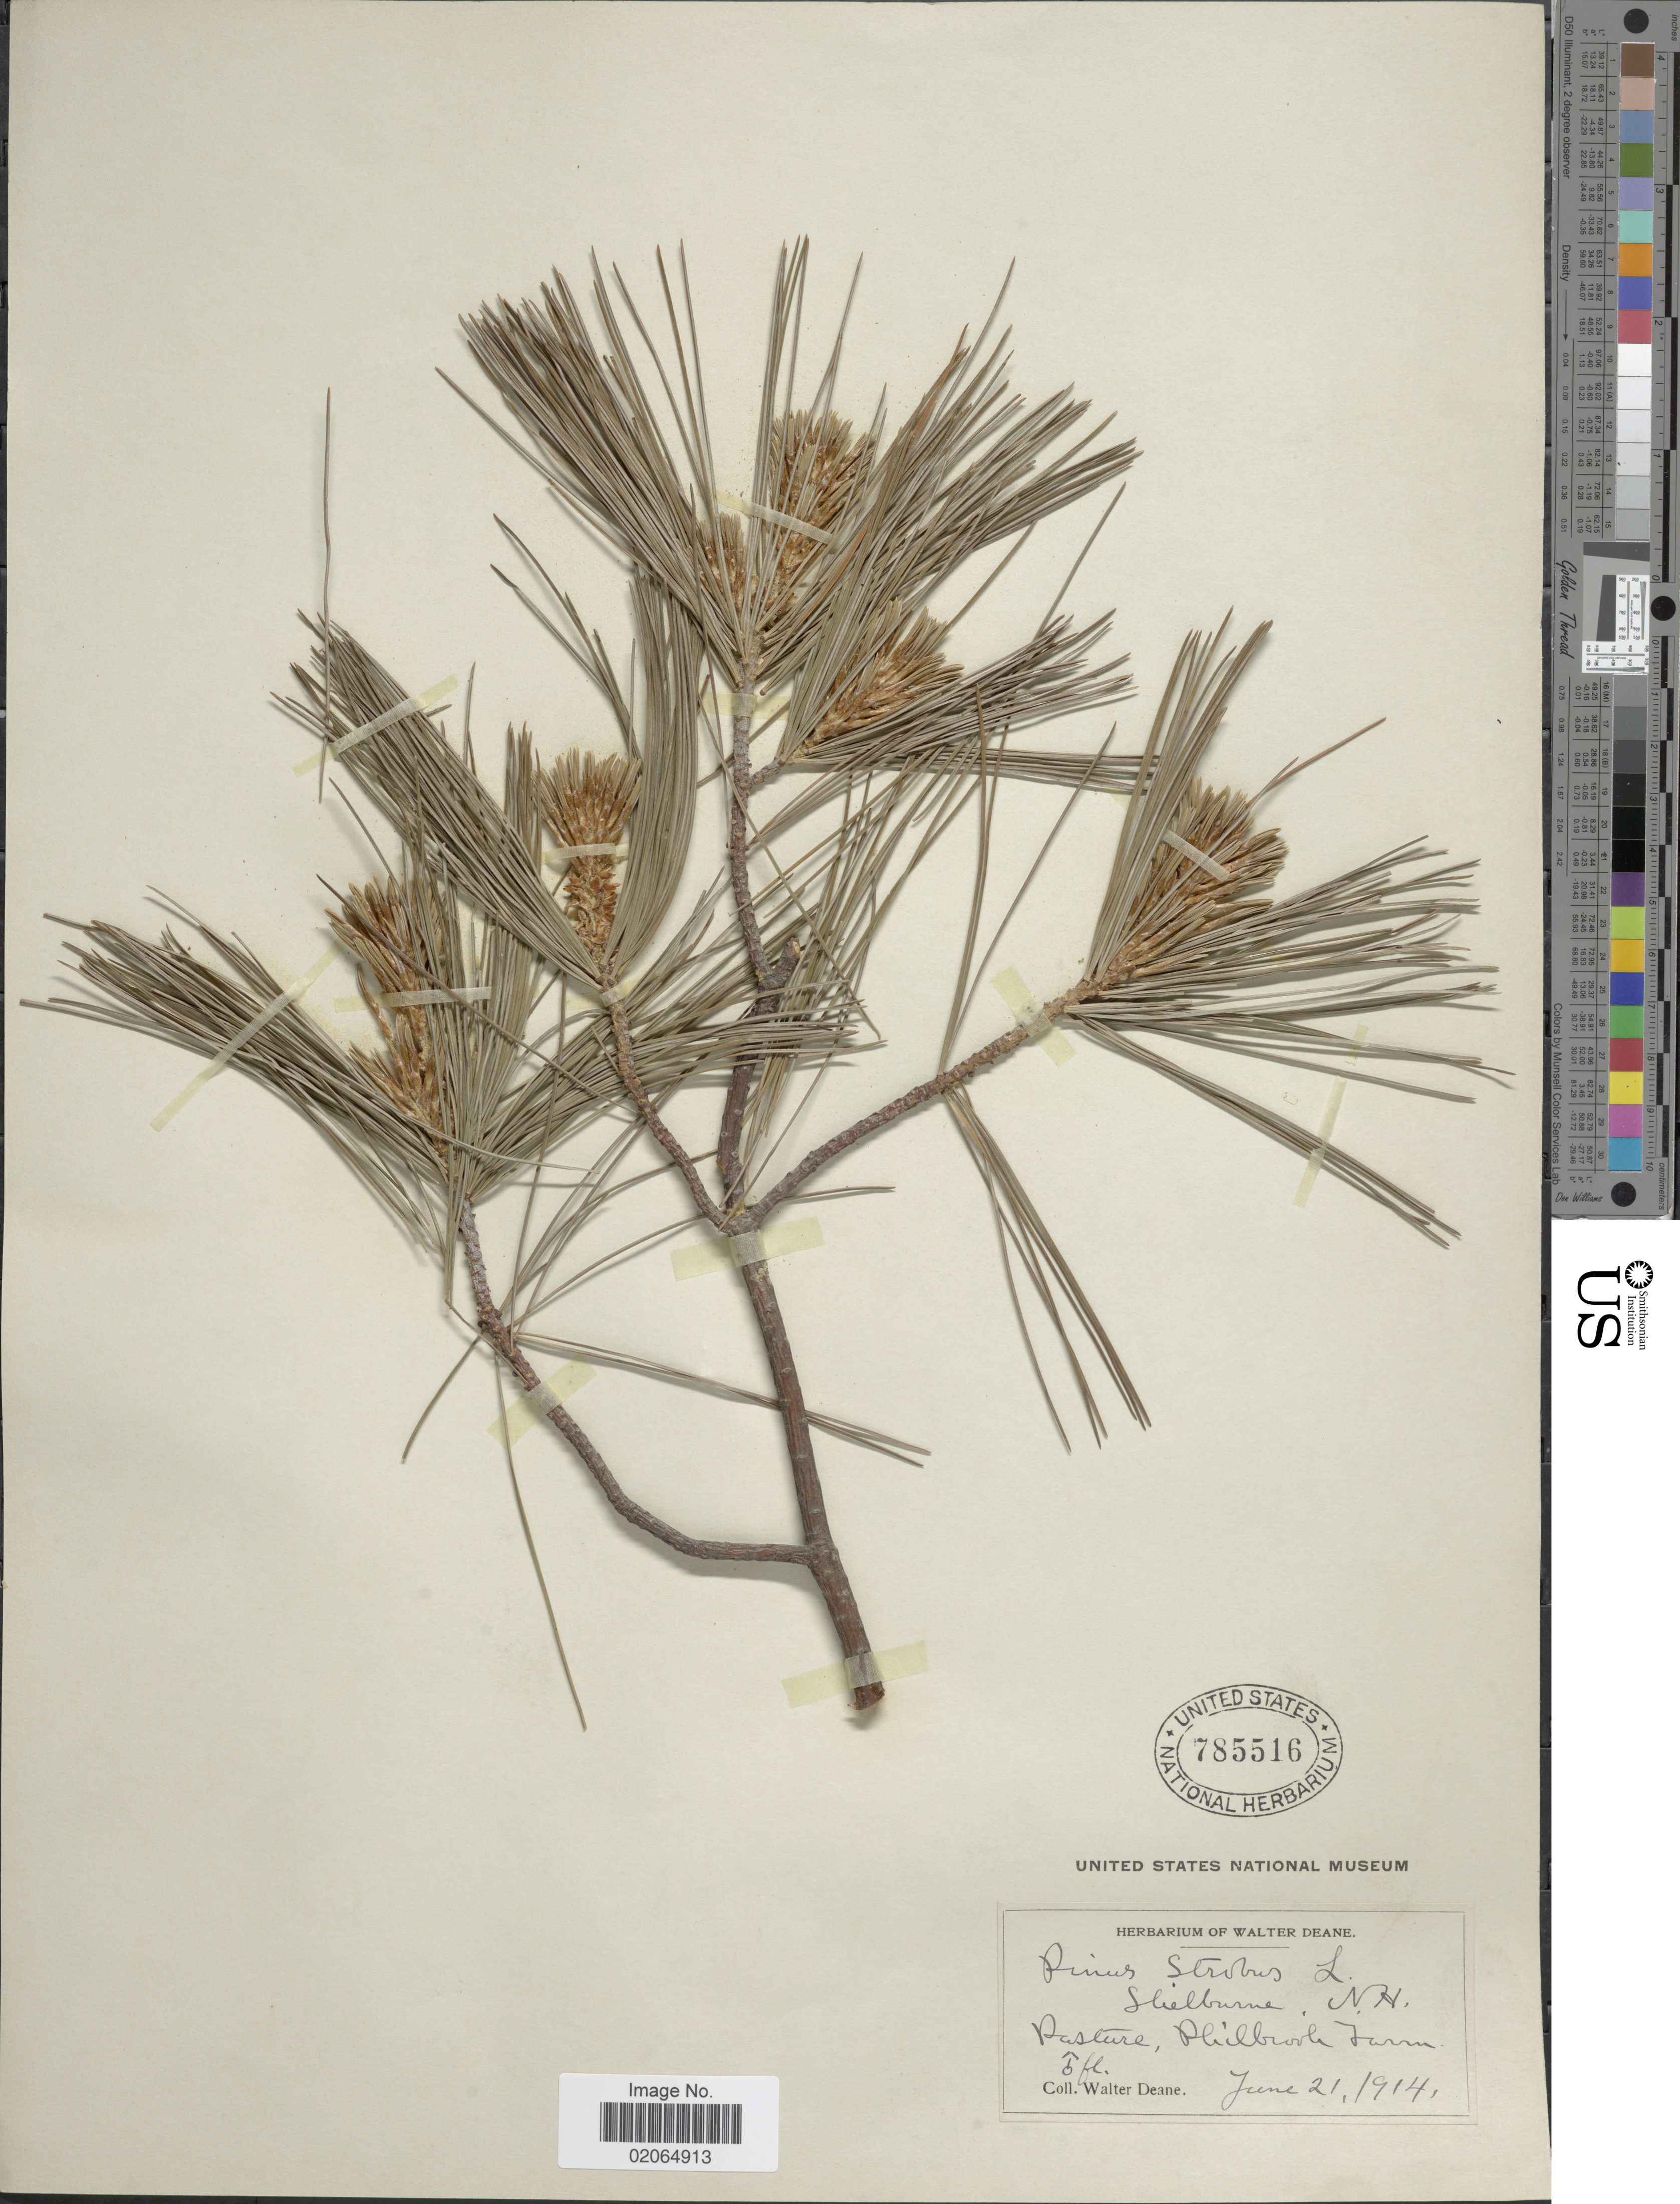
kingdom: Plantae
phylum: Tracheophyta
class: Pinopsida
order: Pinales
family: Pinaceae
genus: Pinus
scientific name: Pinus strobus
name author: L.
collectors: W. Deane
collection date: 1914-06-21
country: United States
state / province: New Hampshire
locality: Philbrook Farm, Shelburne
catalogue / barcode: US 785516